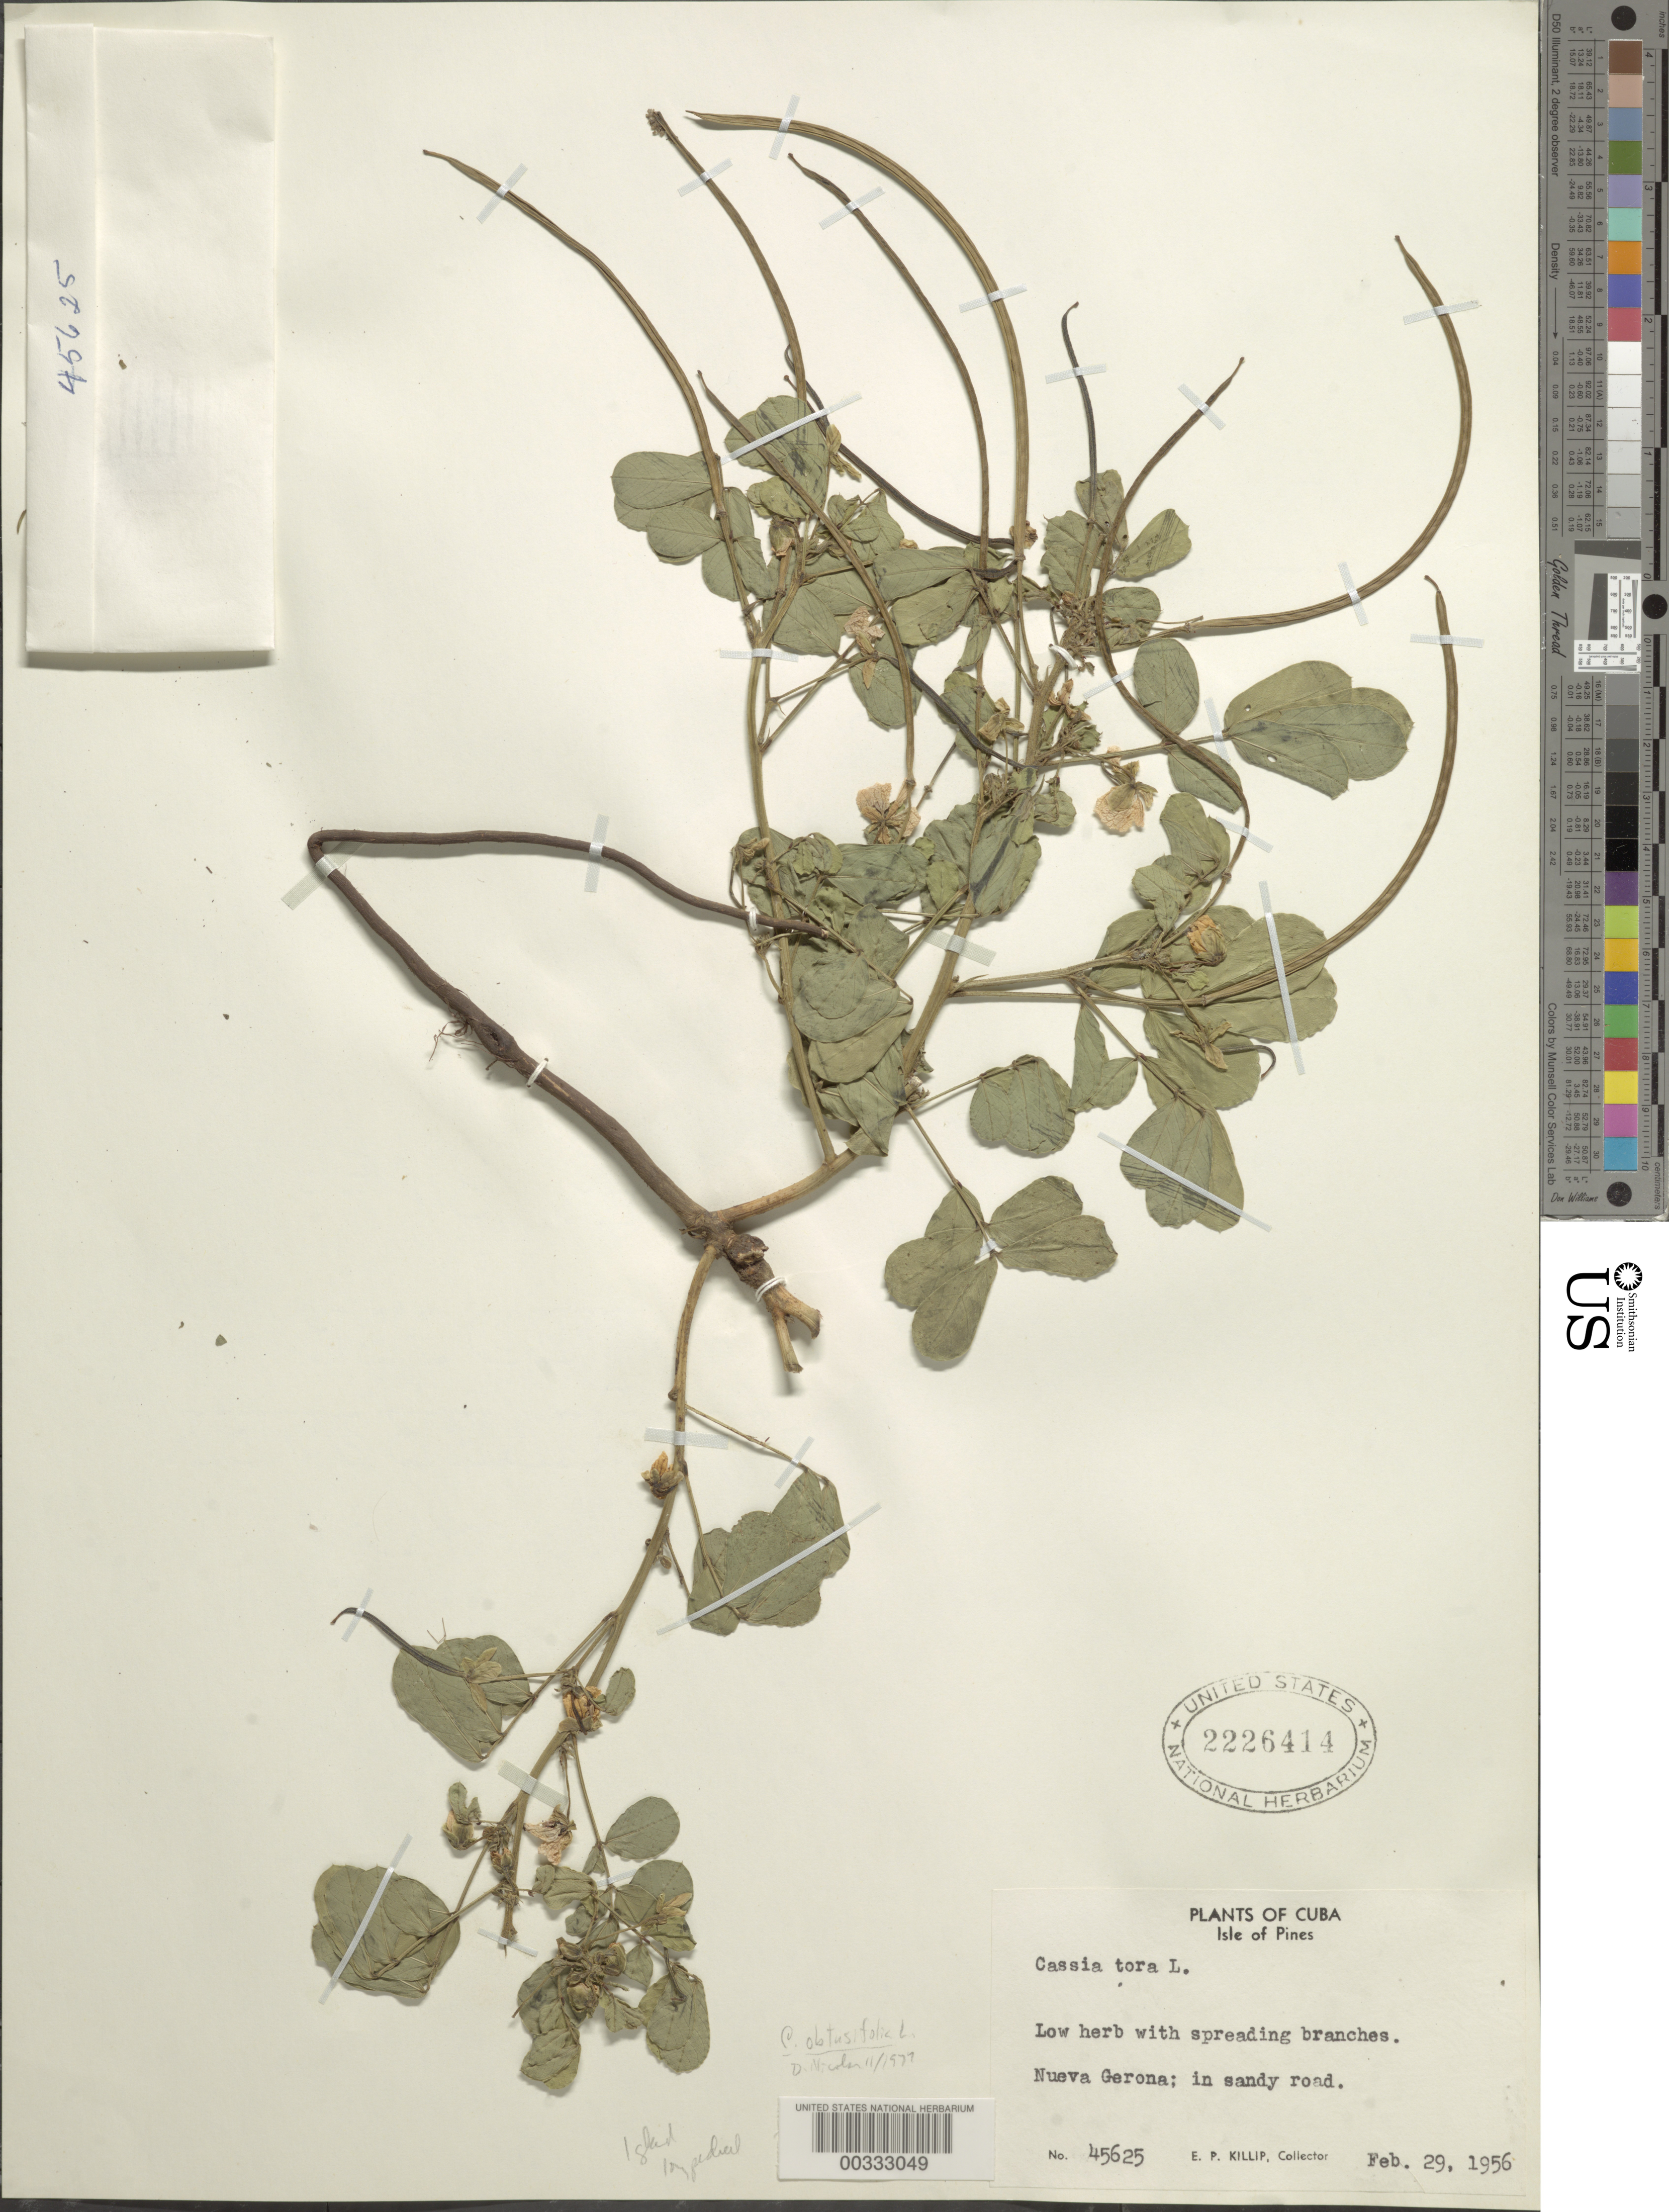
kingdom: Plantae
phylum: Tracheophyta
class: Magnoliopsida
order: Fabales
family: Fabaceae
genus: Senna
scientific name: Senna obtusifolia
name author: (L.) H.S. Irwin & Barneby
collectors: E. P. Killip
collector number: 45625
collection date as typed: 29 Feb 1956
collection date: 1956-02-29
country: Cuba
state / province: Isla de La Juventud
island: Isla de La Juventud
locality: Nueva gerona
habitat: In sandy road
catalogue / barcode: US 2226414